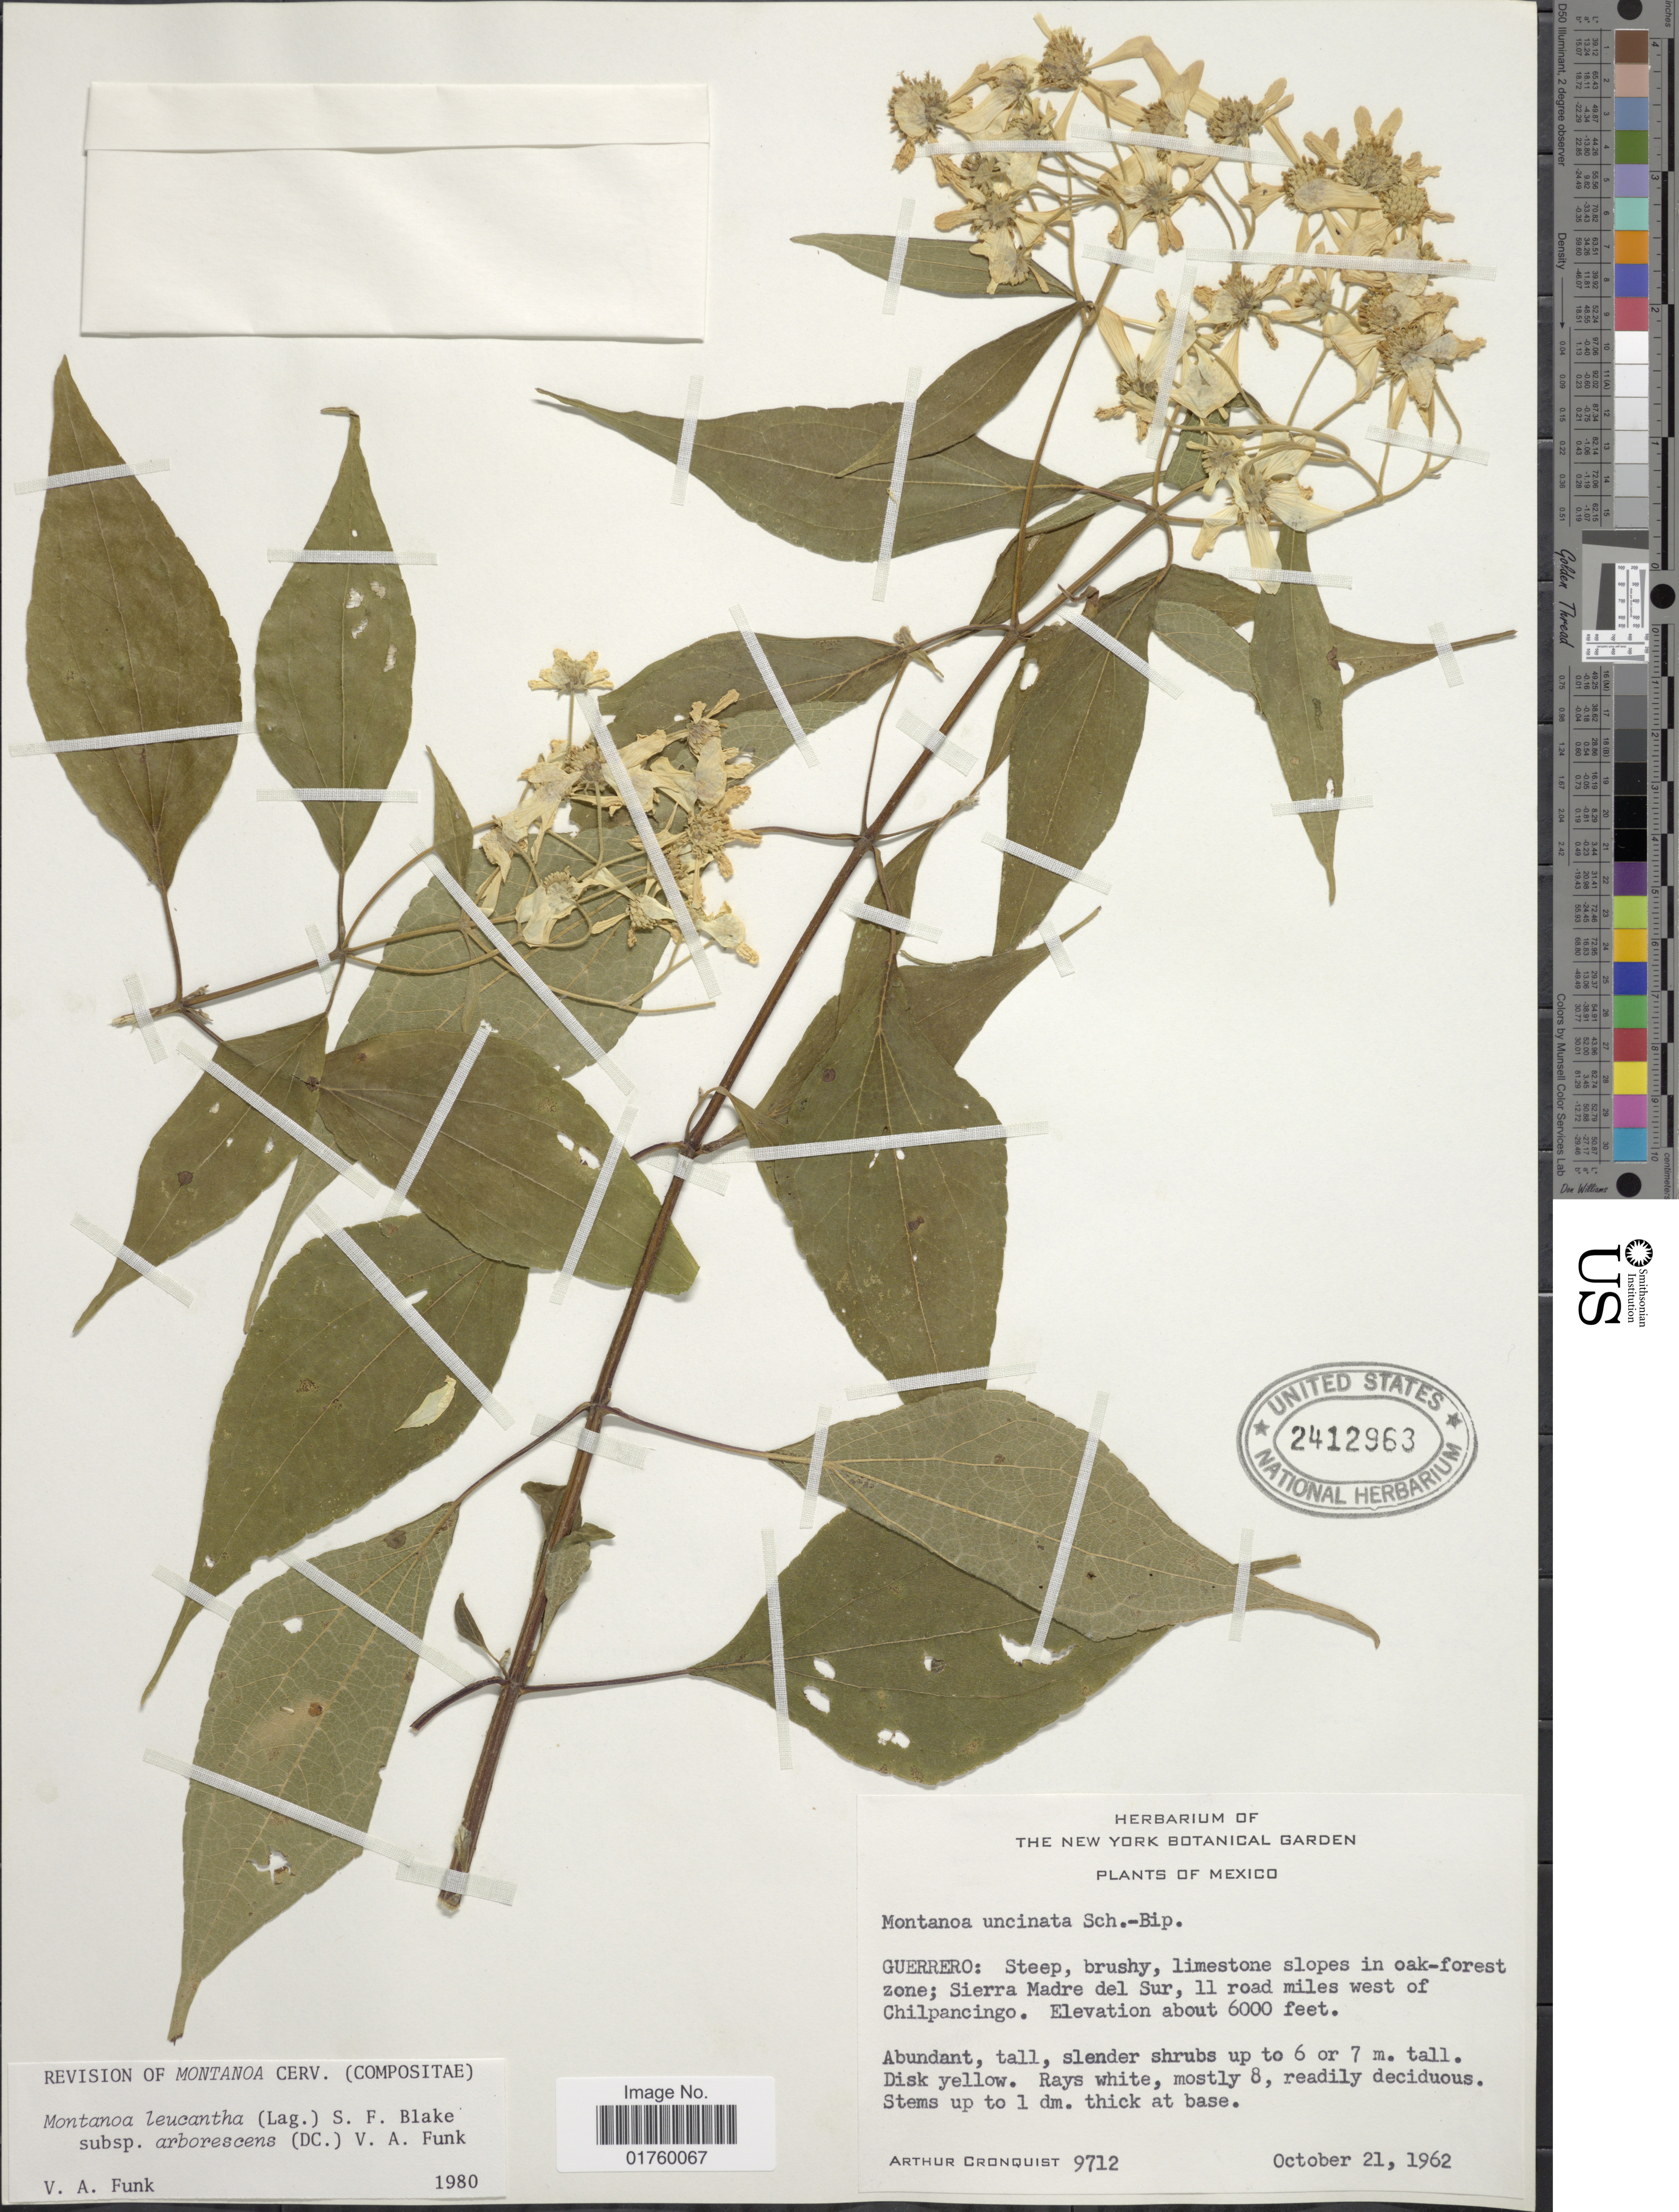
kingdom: Plantae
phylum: Tracheophyta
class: Magnoliopsida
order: Asterales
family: Asteraceae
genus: Montanoa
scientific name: Montanoa leucantha subsp. arborescens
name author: (DC.) V.A. Funk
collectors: A. J. Cronquist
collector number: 9712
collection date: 1962-10-21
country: Mexico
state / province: Guerrero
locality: Steep, brushy, limestone slopes in oak-forest zone; Sierra Madre del Sur, 11 road miles west of Chilpancingo.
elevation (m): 1829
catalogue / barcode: US 2412963